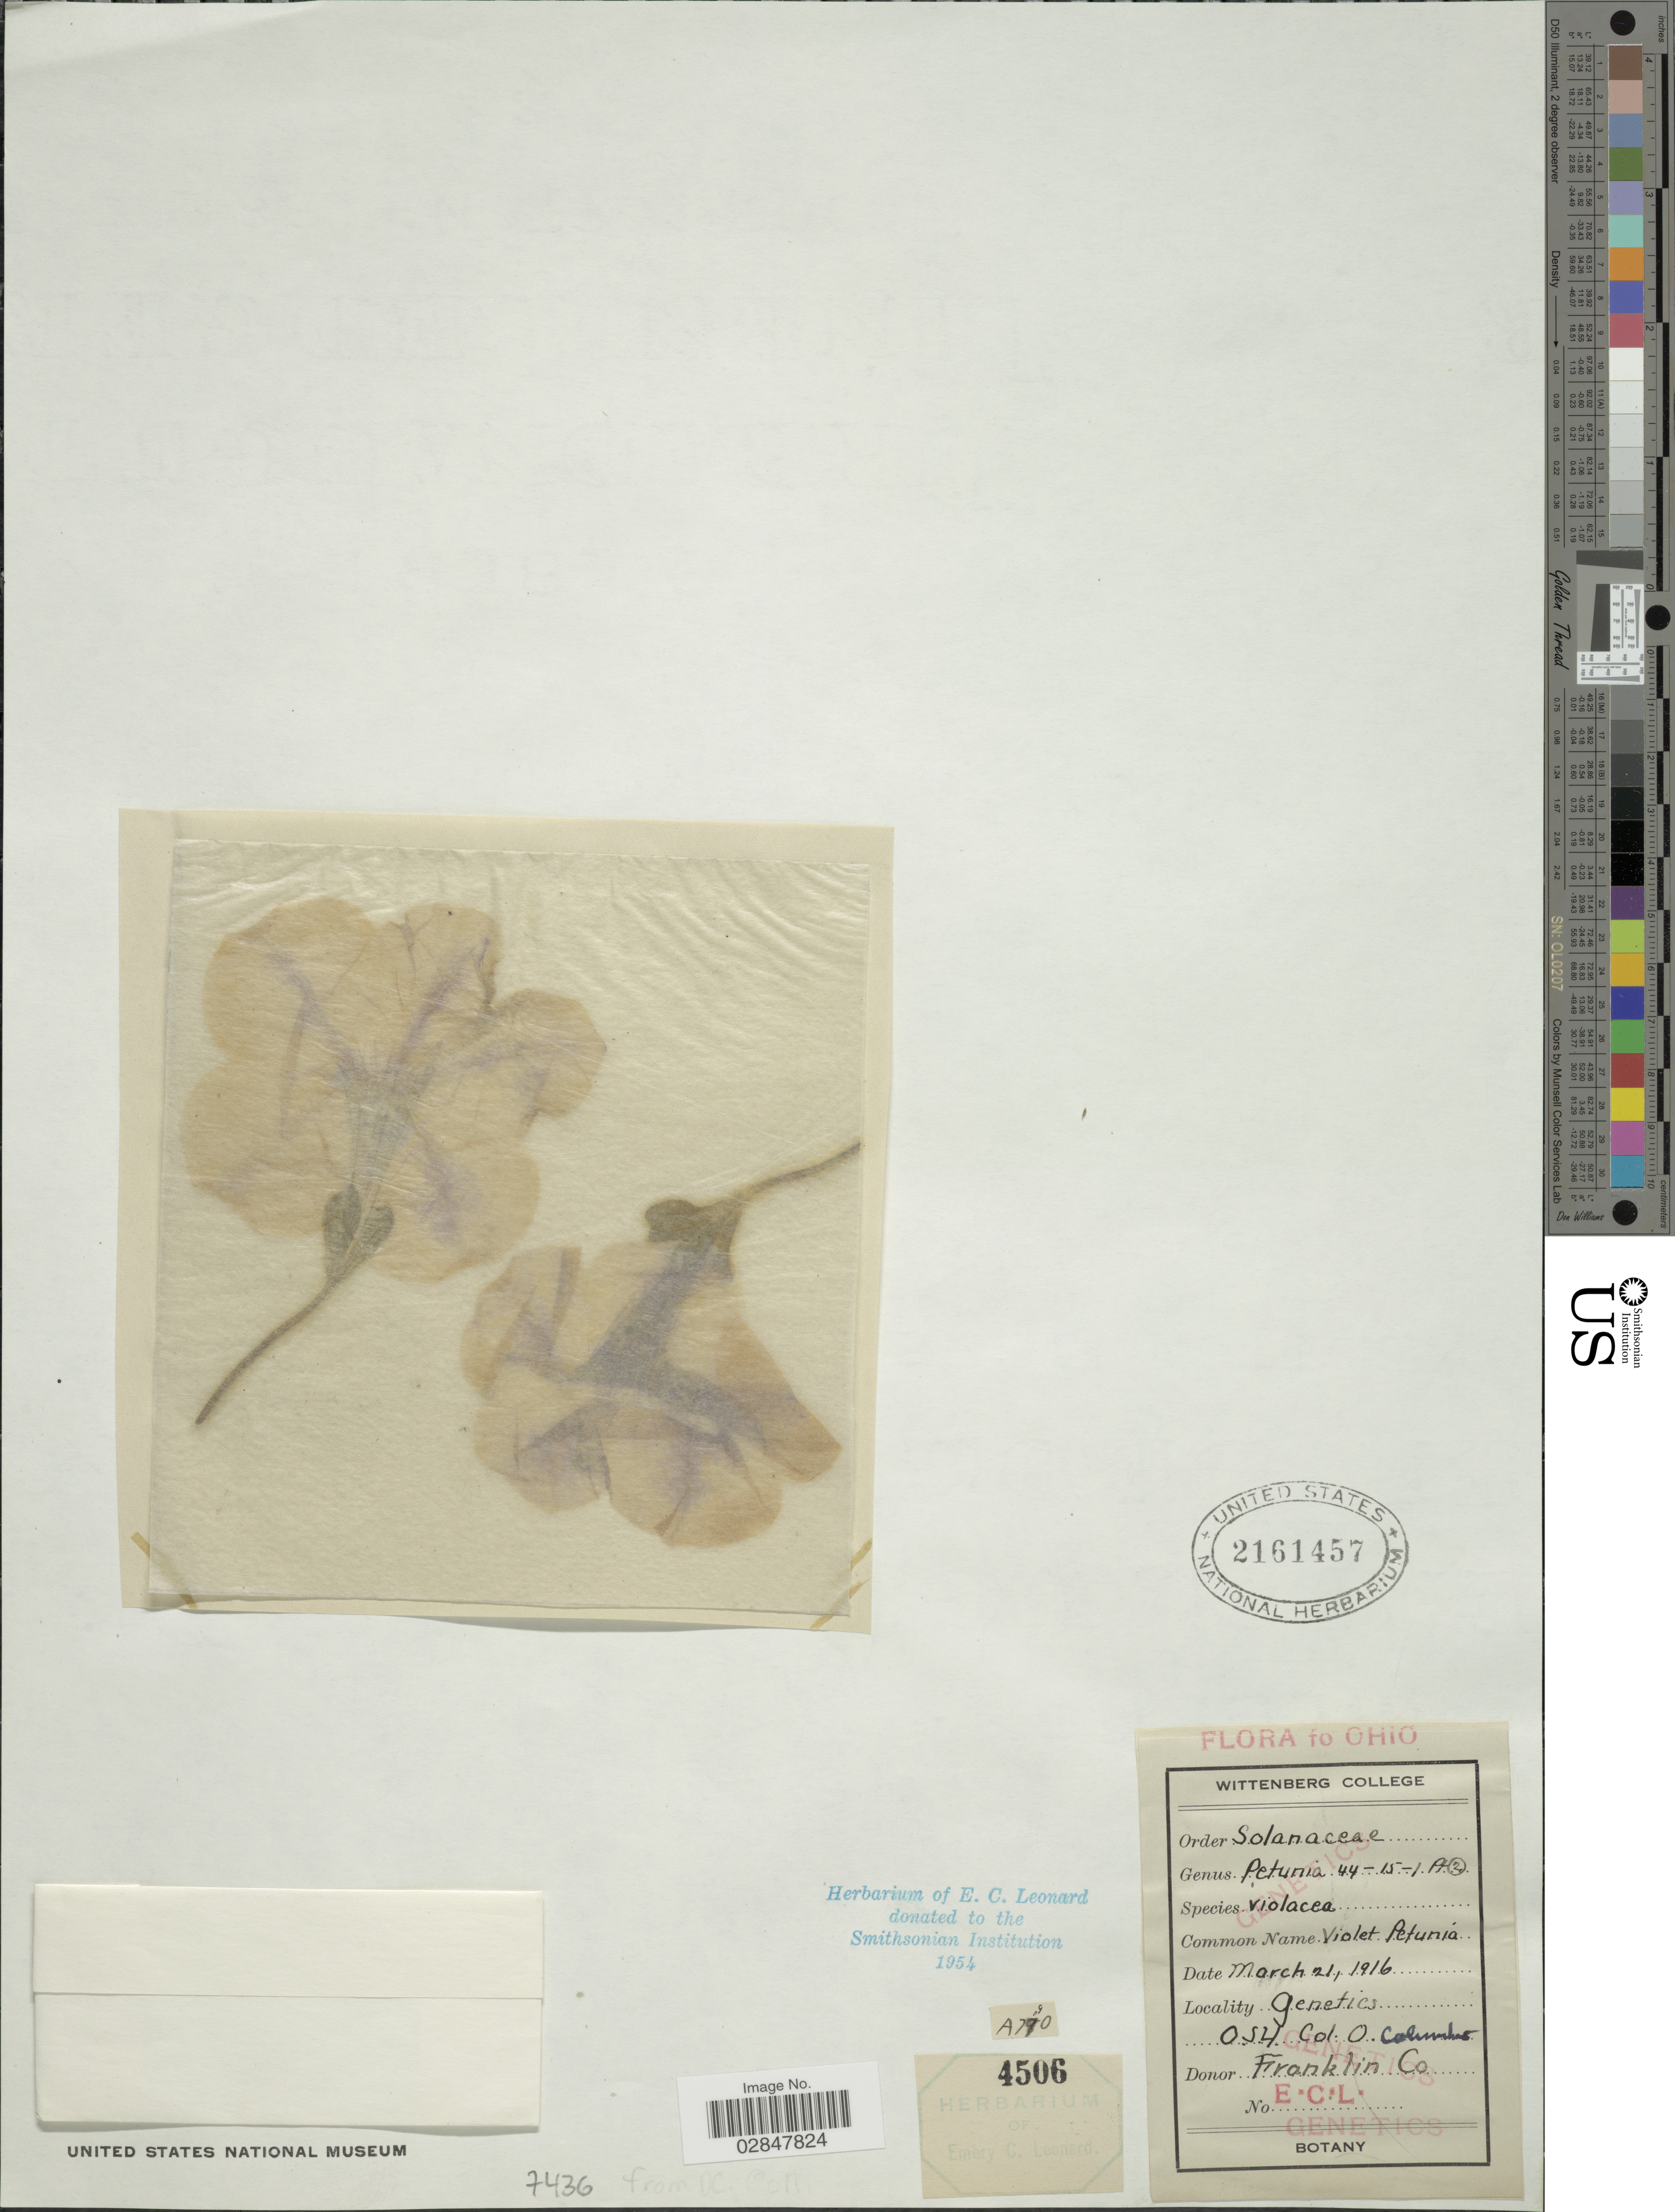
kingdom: Plantae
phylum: Tracheophyta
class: Magnoliopsida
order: Solanales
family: Solanaceae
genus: Petunia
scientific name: Petunia violacea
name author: Lindl.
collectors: E. C. Leonard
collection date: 1916-03-21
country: United States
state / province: Ohio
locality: Genetics OS4, O. Columbus, Franklin Co.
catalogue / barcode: US 2161457